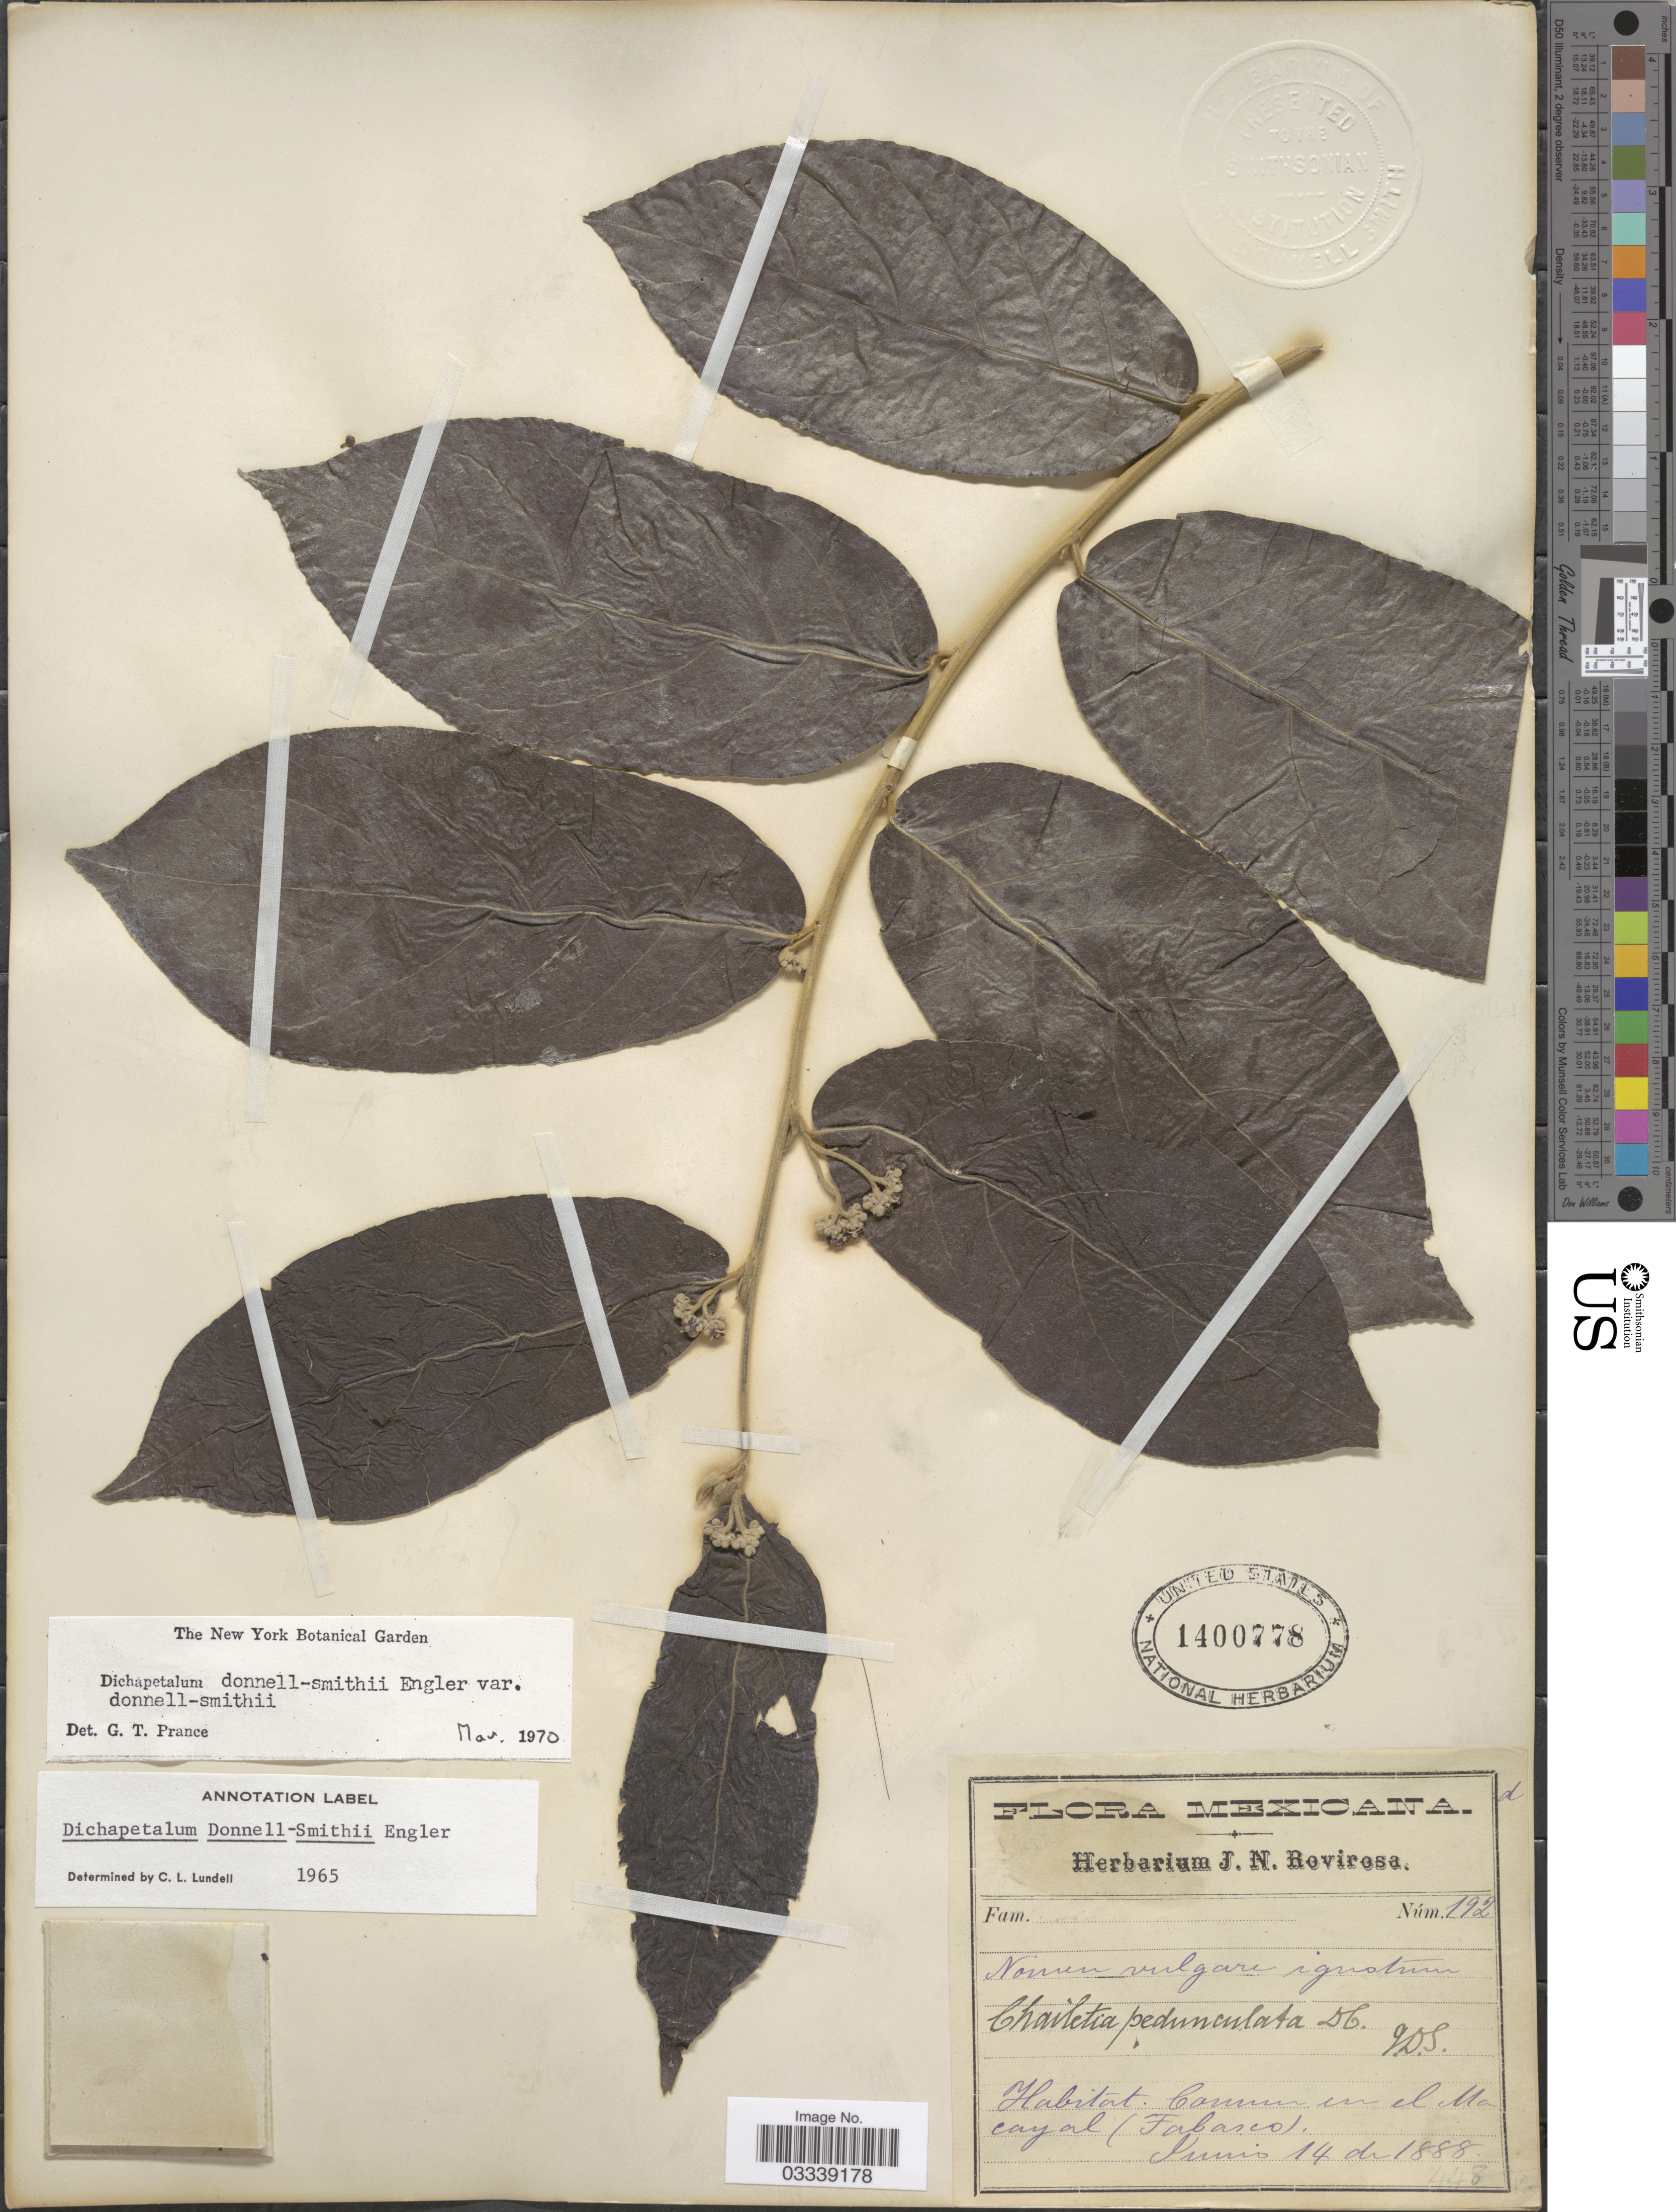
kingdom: Plantae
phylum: Tracheophyta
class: Magnoliopsida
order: Malpighiales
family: Dichapetalaceae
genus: Dichapetalum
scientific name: Dichapetalum donnell-smithii var. donnell-smithii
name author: Engl.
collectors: ex herb. J. N. Rovirosa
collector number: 192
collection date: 1888-06-14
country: Mexico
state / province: Tabasco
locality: Comun en el Macayal (Tabasco).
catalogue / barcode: US 1400778